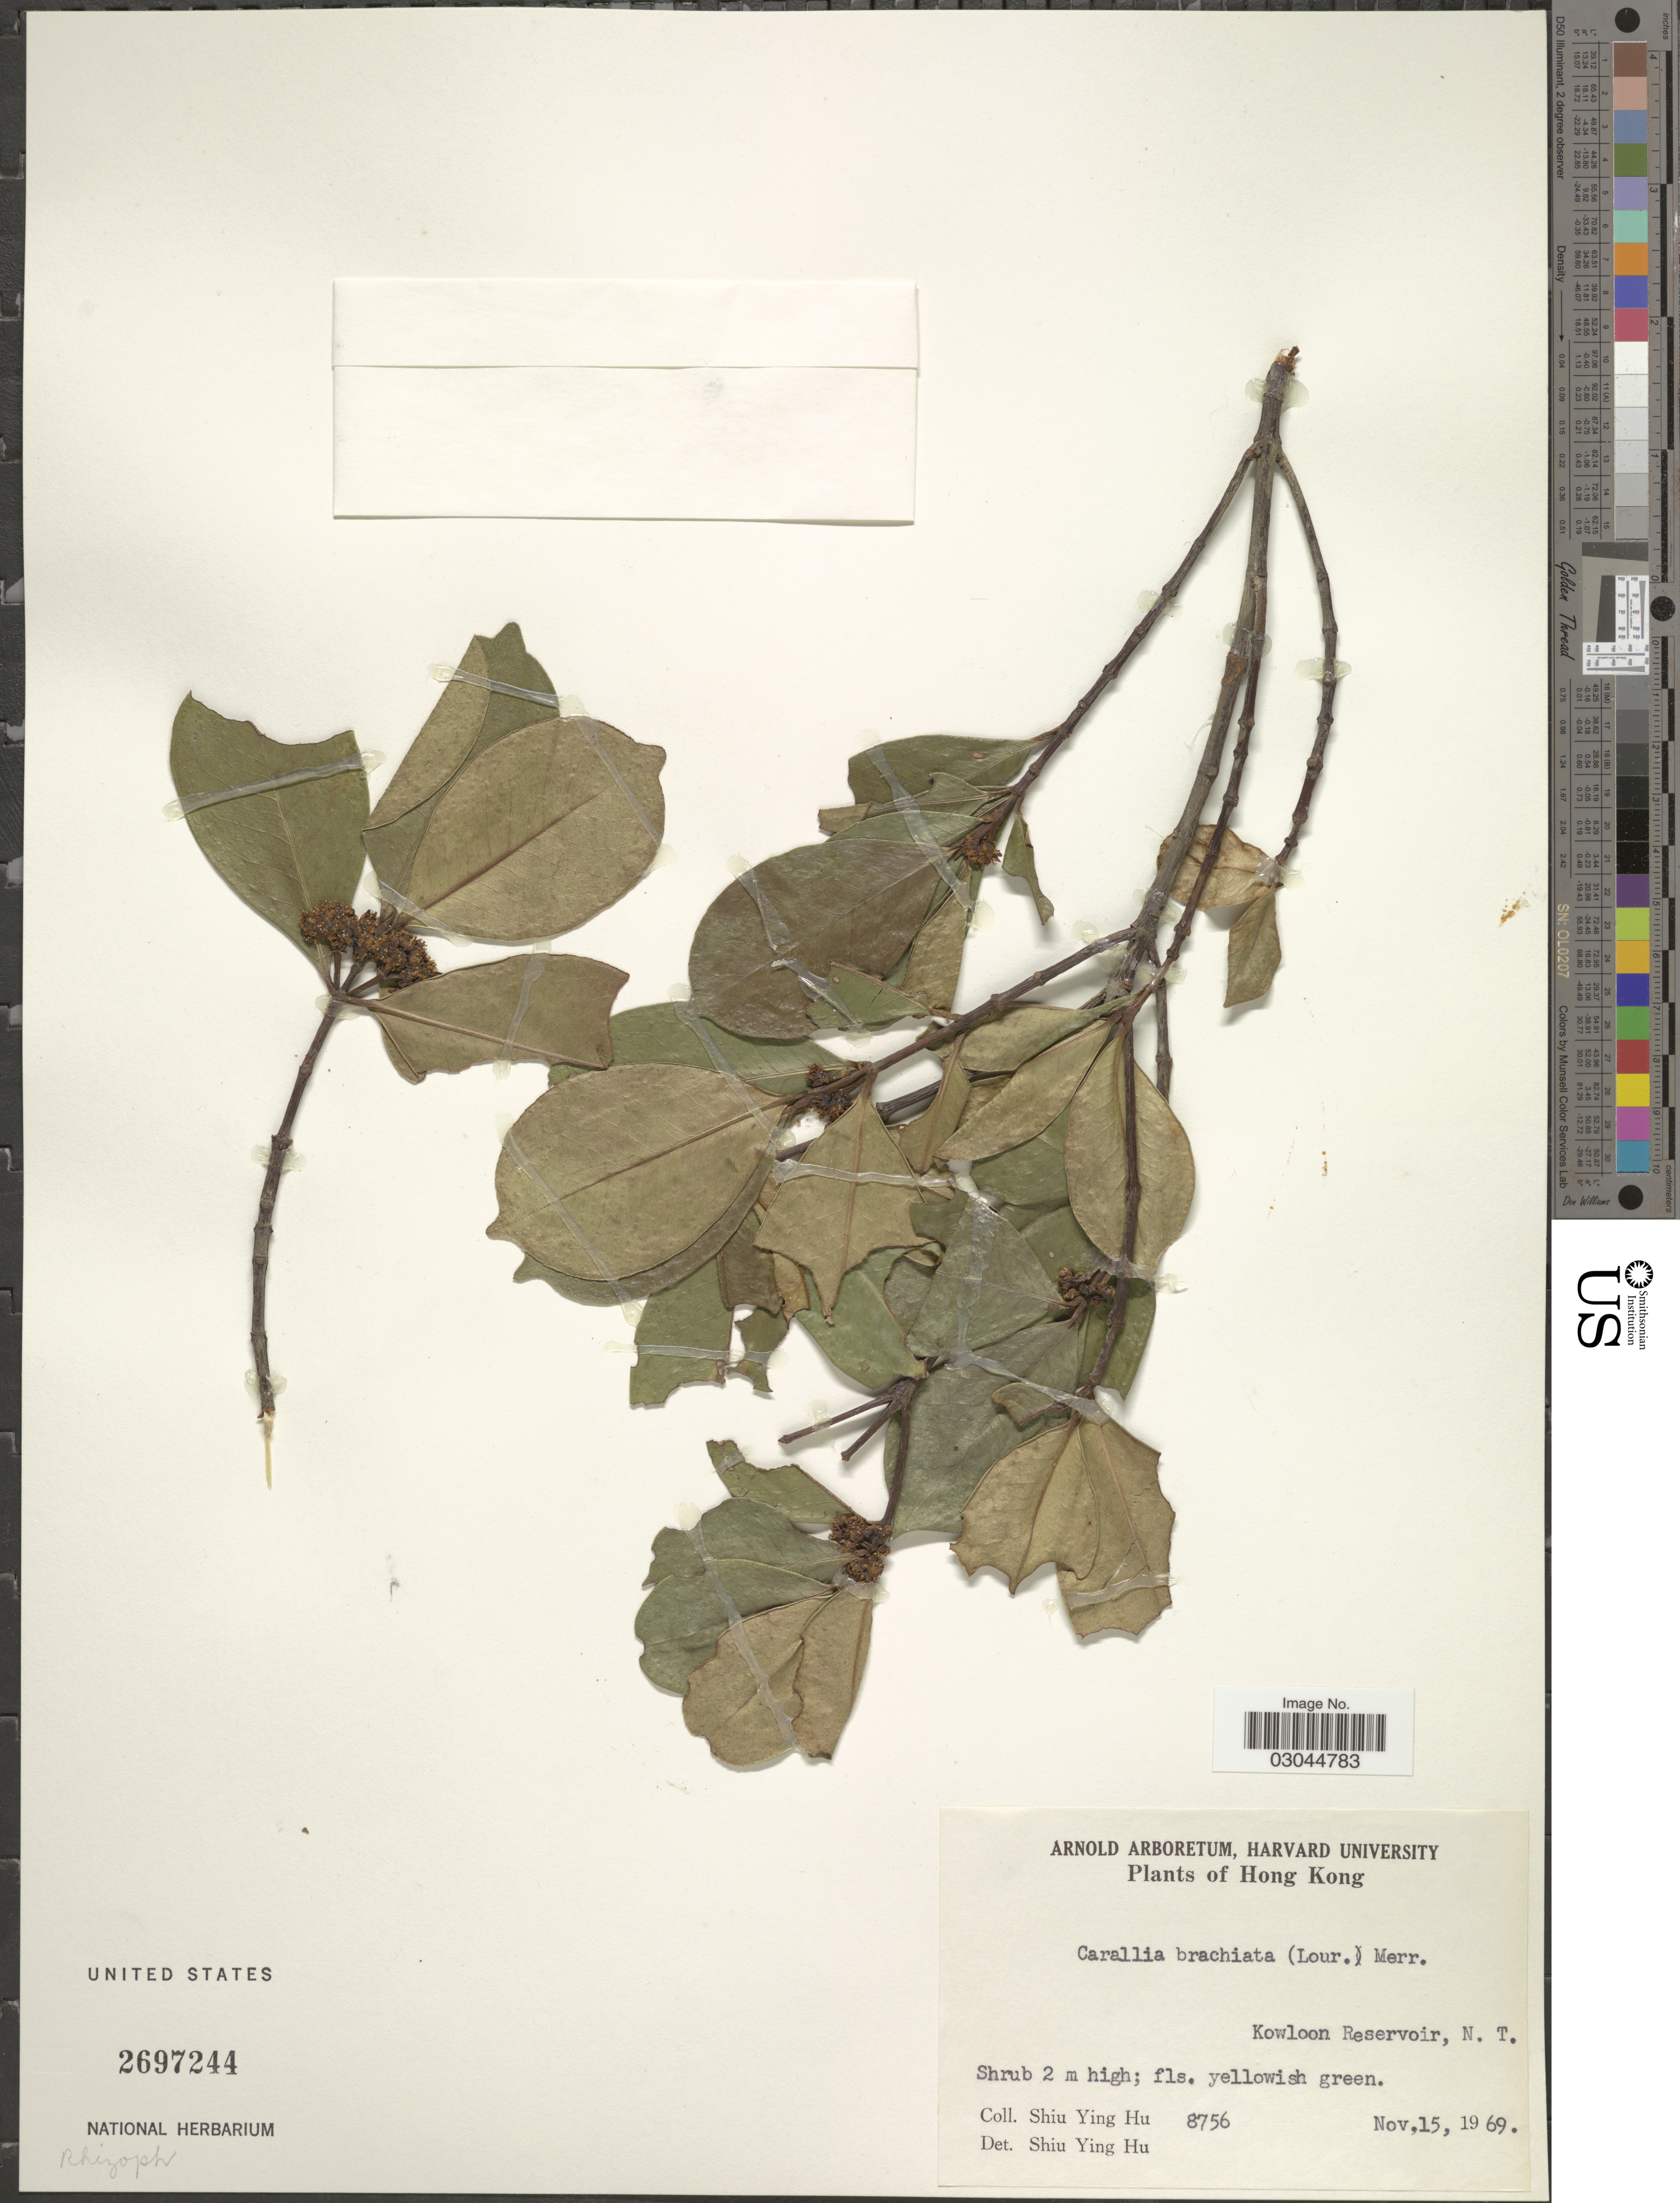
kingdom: Plantae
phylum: Tracheophyta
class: Magnoliopsida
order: Malpighiales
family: Rhizophoraceae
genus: Carallia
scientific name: Carallia brachiata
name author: (Lour.) Merr.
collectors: S. Y. Hu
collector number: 8756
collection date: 1969-11-15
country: China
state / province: Hong Kong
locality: Kowloon Reservoir, N. T.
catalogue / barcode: US 2697244